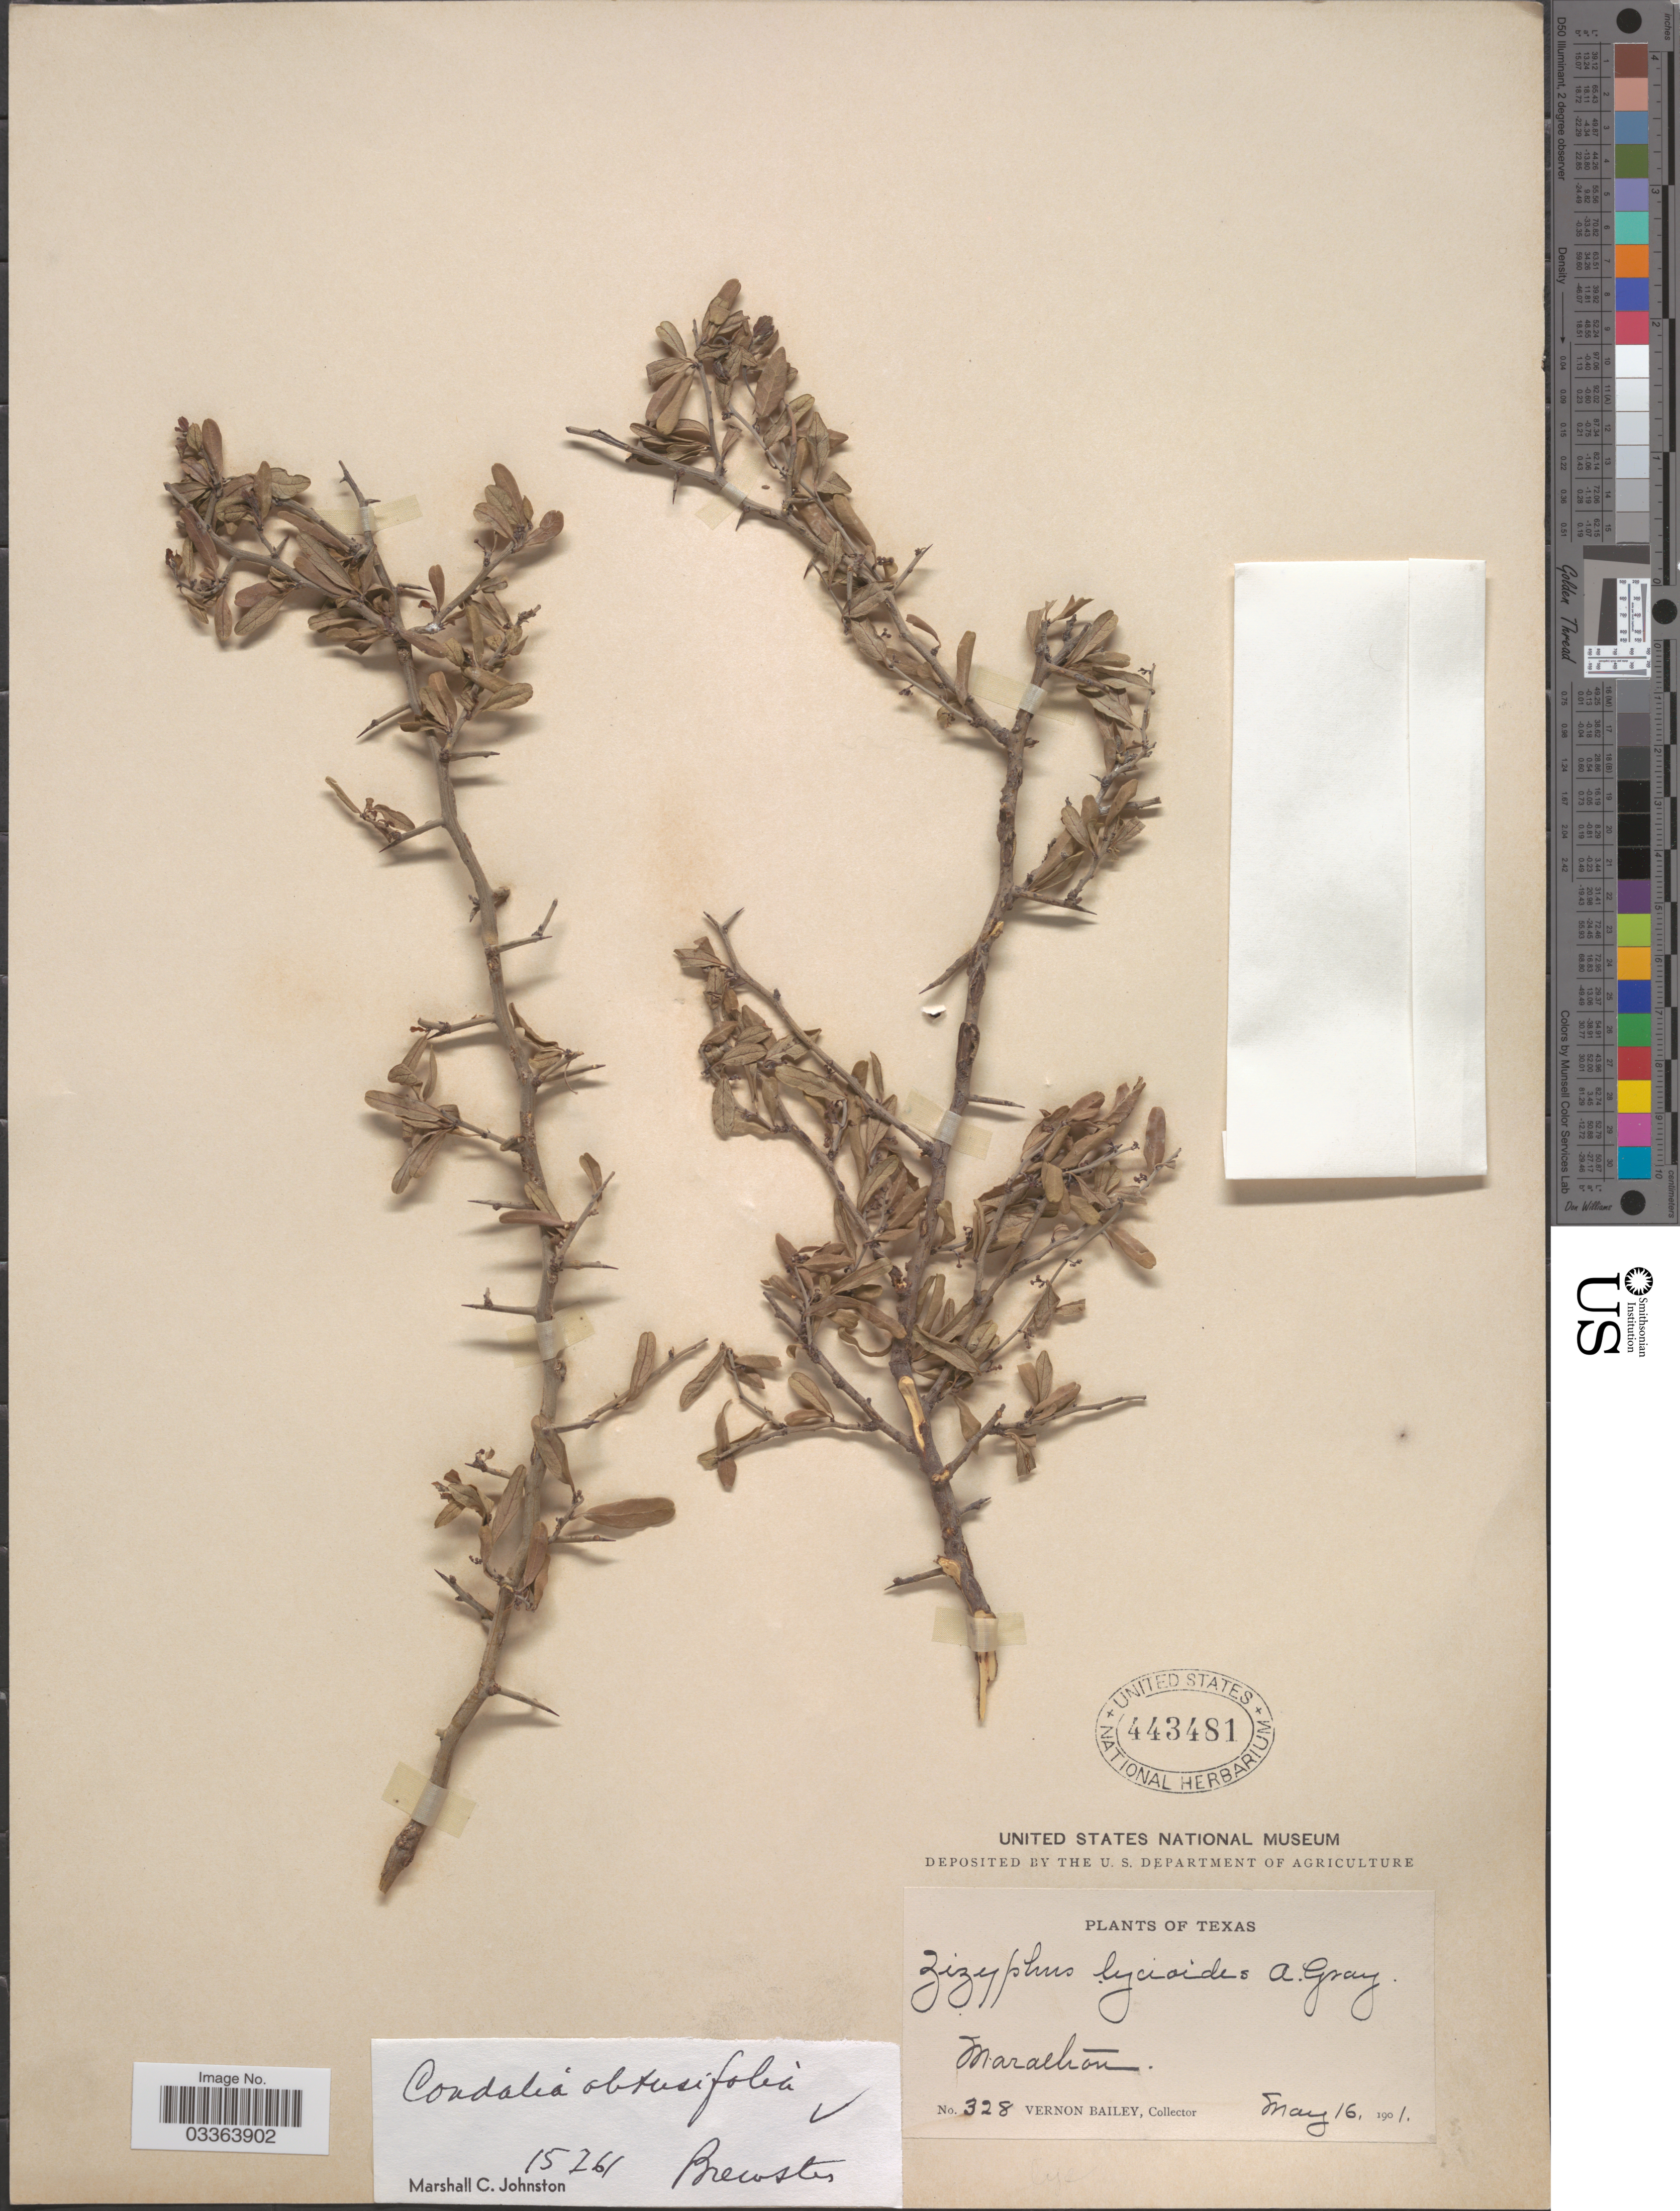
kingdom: Plantae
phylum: Tracheophyta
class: Magnoliopsida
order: Rosales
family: Rhamnaceae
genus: Sarcomphalus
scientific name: Sarcomphalus obtusifolius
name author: (Hook. ex Torr. & A. Gray) Hauenschild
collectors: V. O. Bailey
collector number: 328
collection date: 1901-05-16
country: United States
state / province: Texas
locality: Marathon.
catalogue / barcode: US 443481